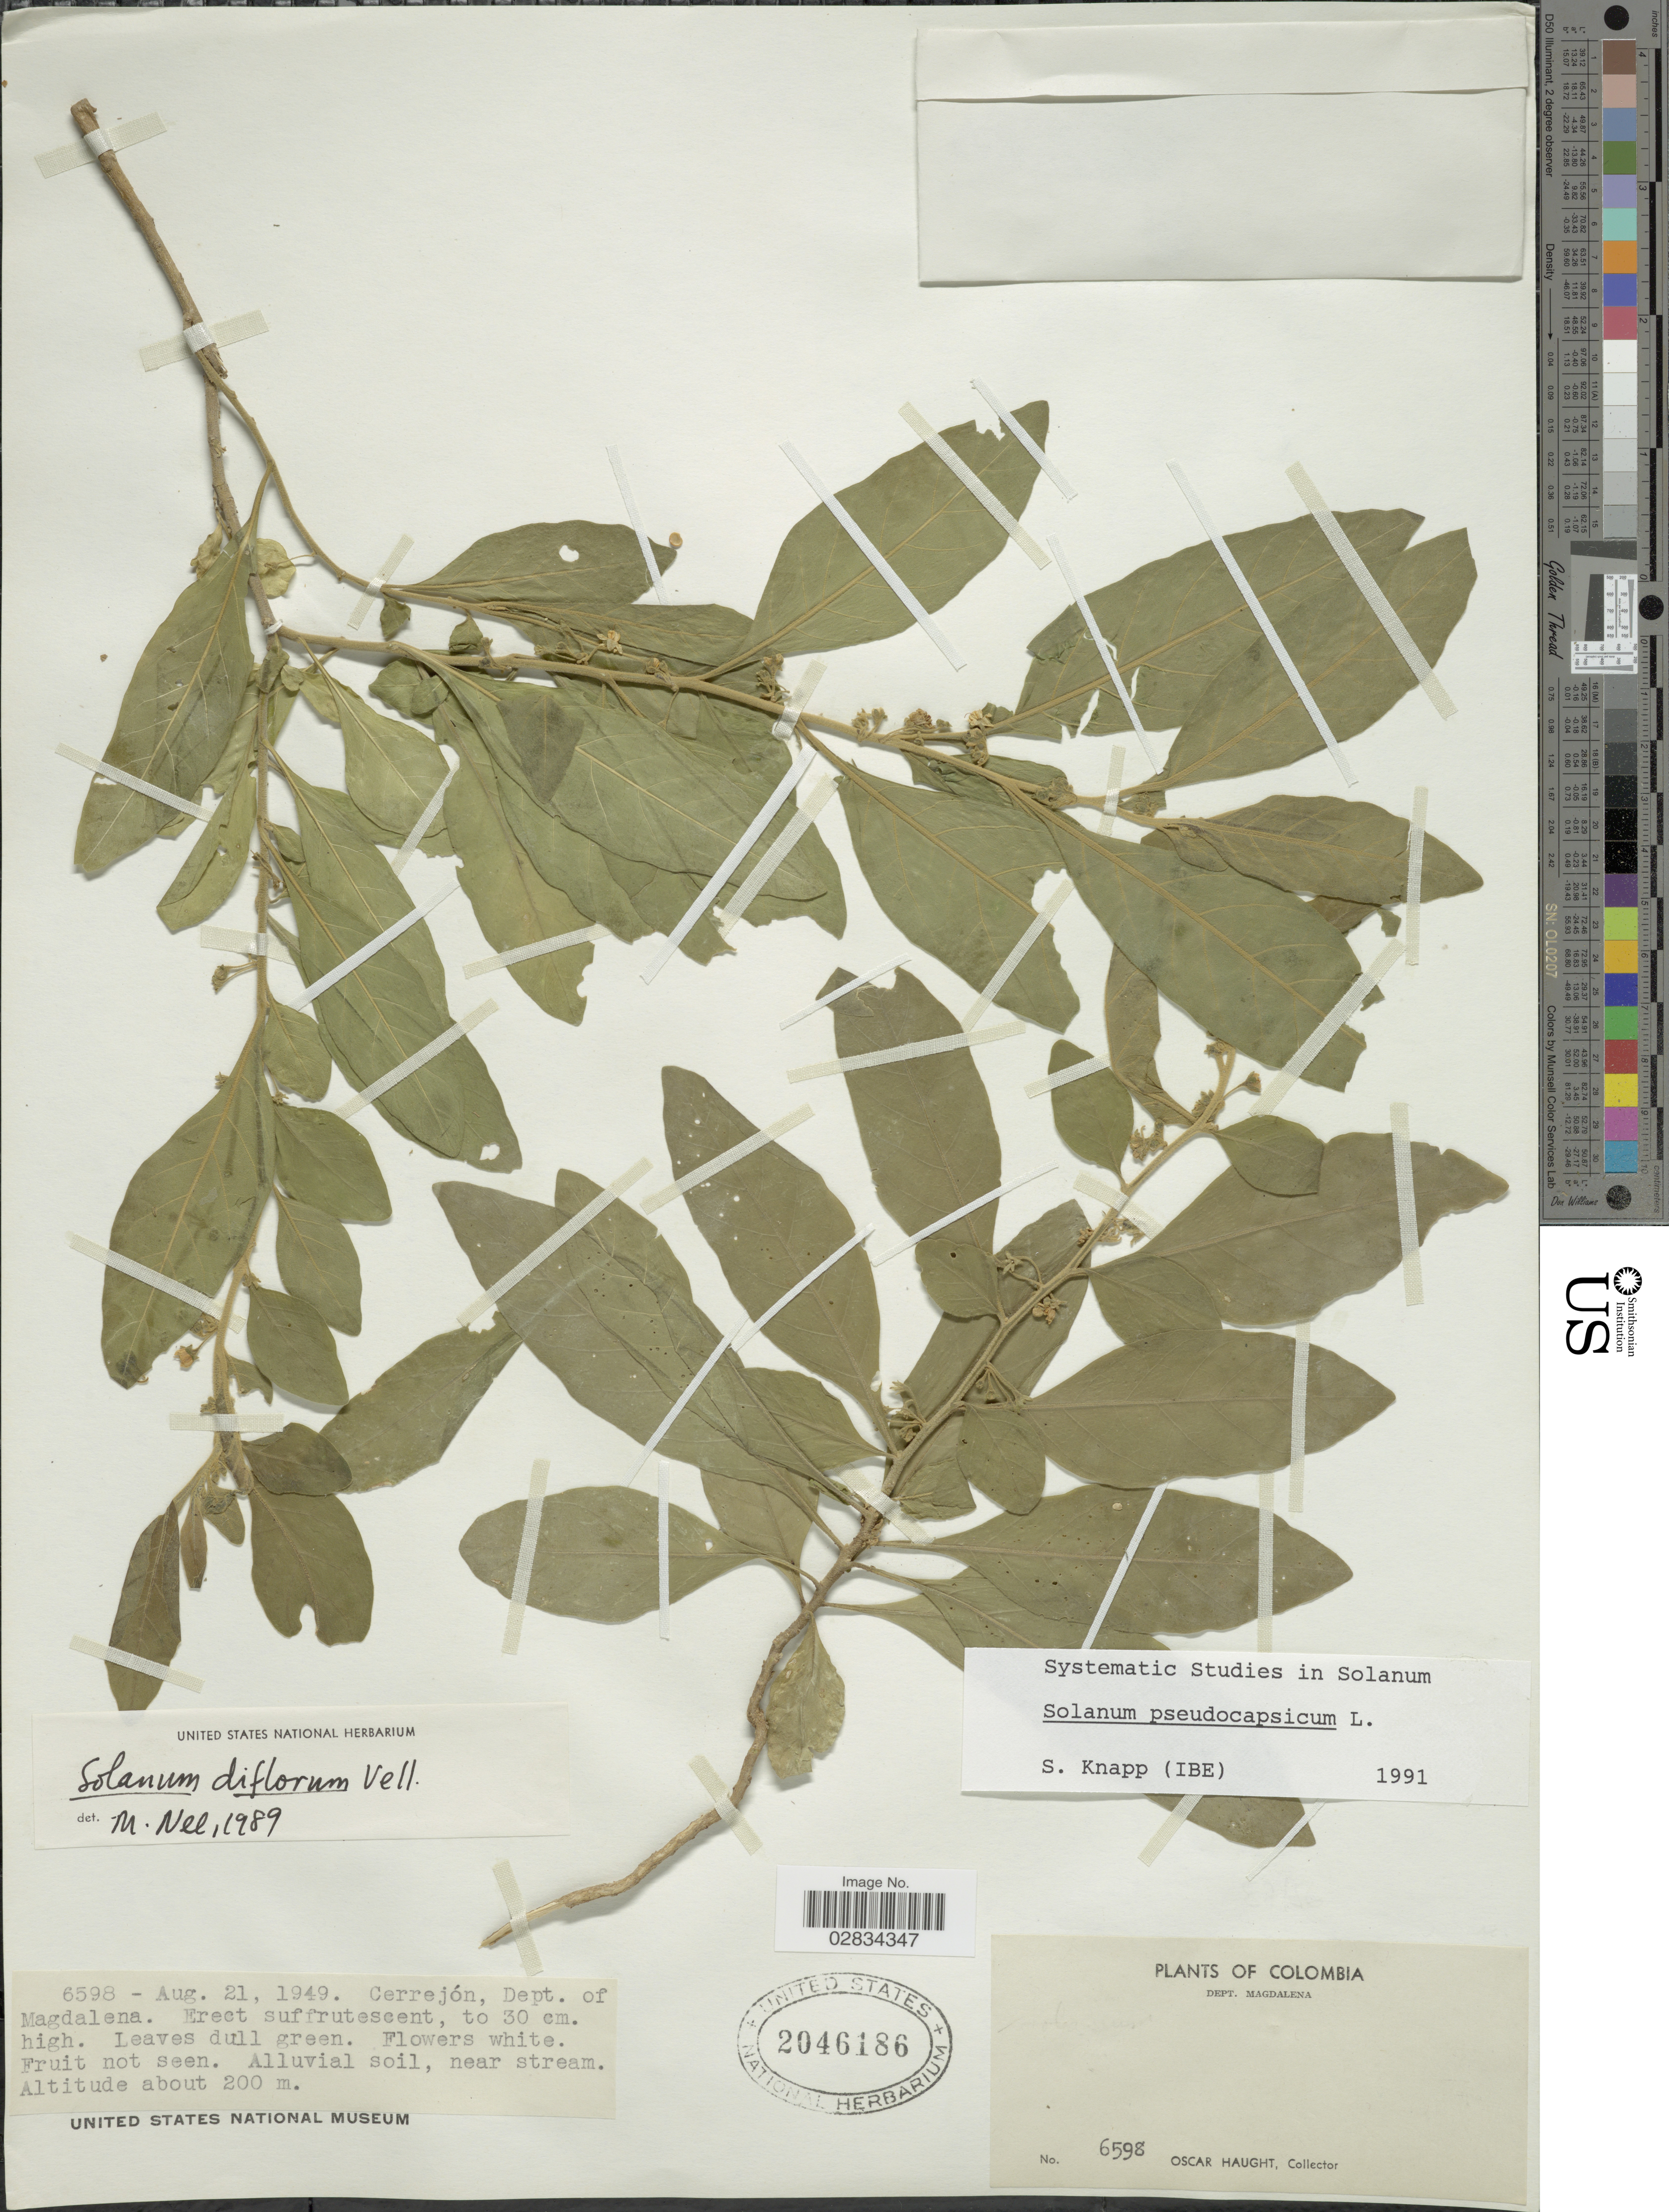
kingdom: Plantae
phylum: Tracheophyta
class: Magnoliopsida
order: Solanales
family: Solanaceae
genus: Solanum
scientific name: Solanum pseudocapsicum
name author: L.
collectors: O. L. Haught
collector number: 6598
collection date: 1949-08-21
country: Colombia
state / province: Magdalena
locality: Cerrejón, Dept. of Magdalena.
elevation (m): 200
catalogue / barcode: US 2046186